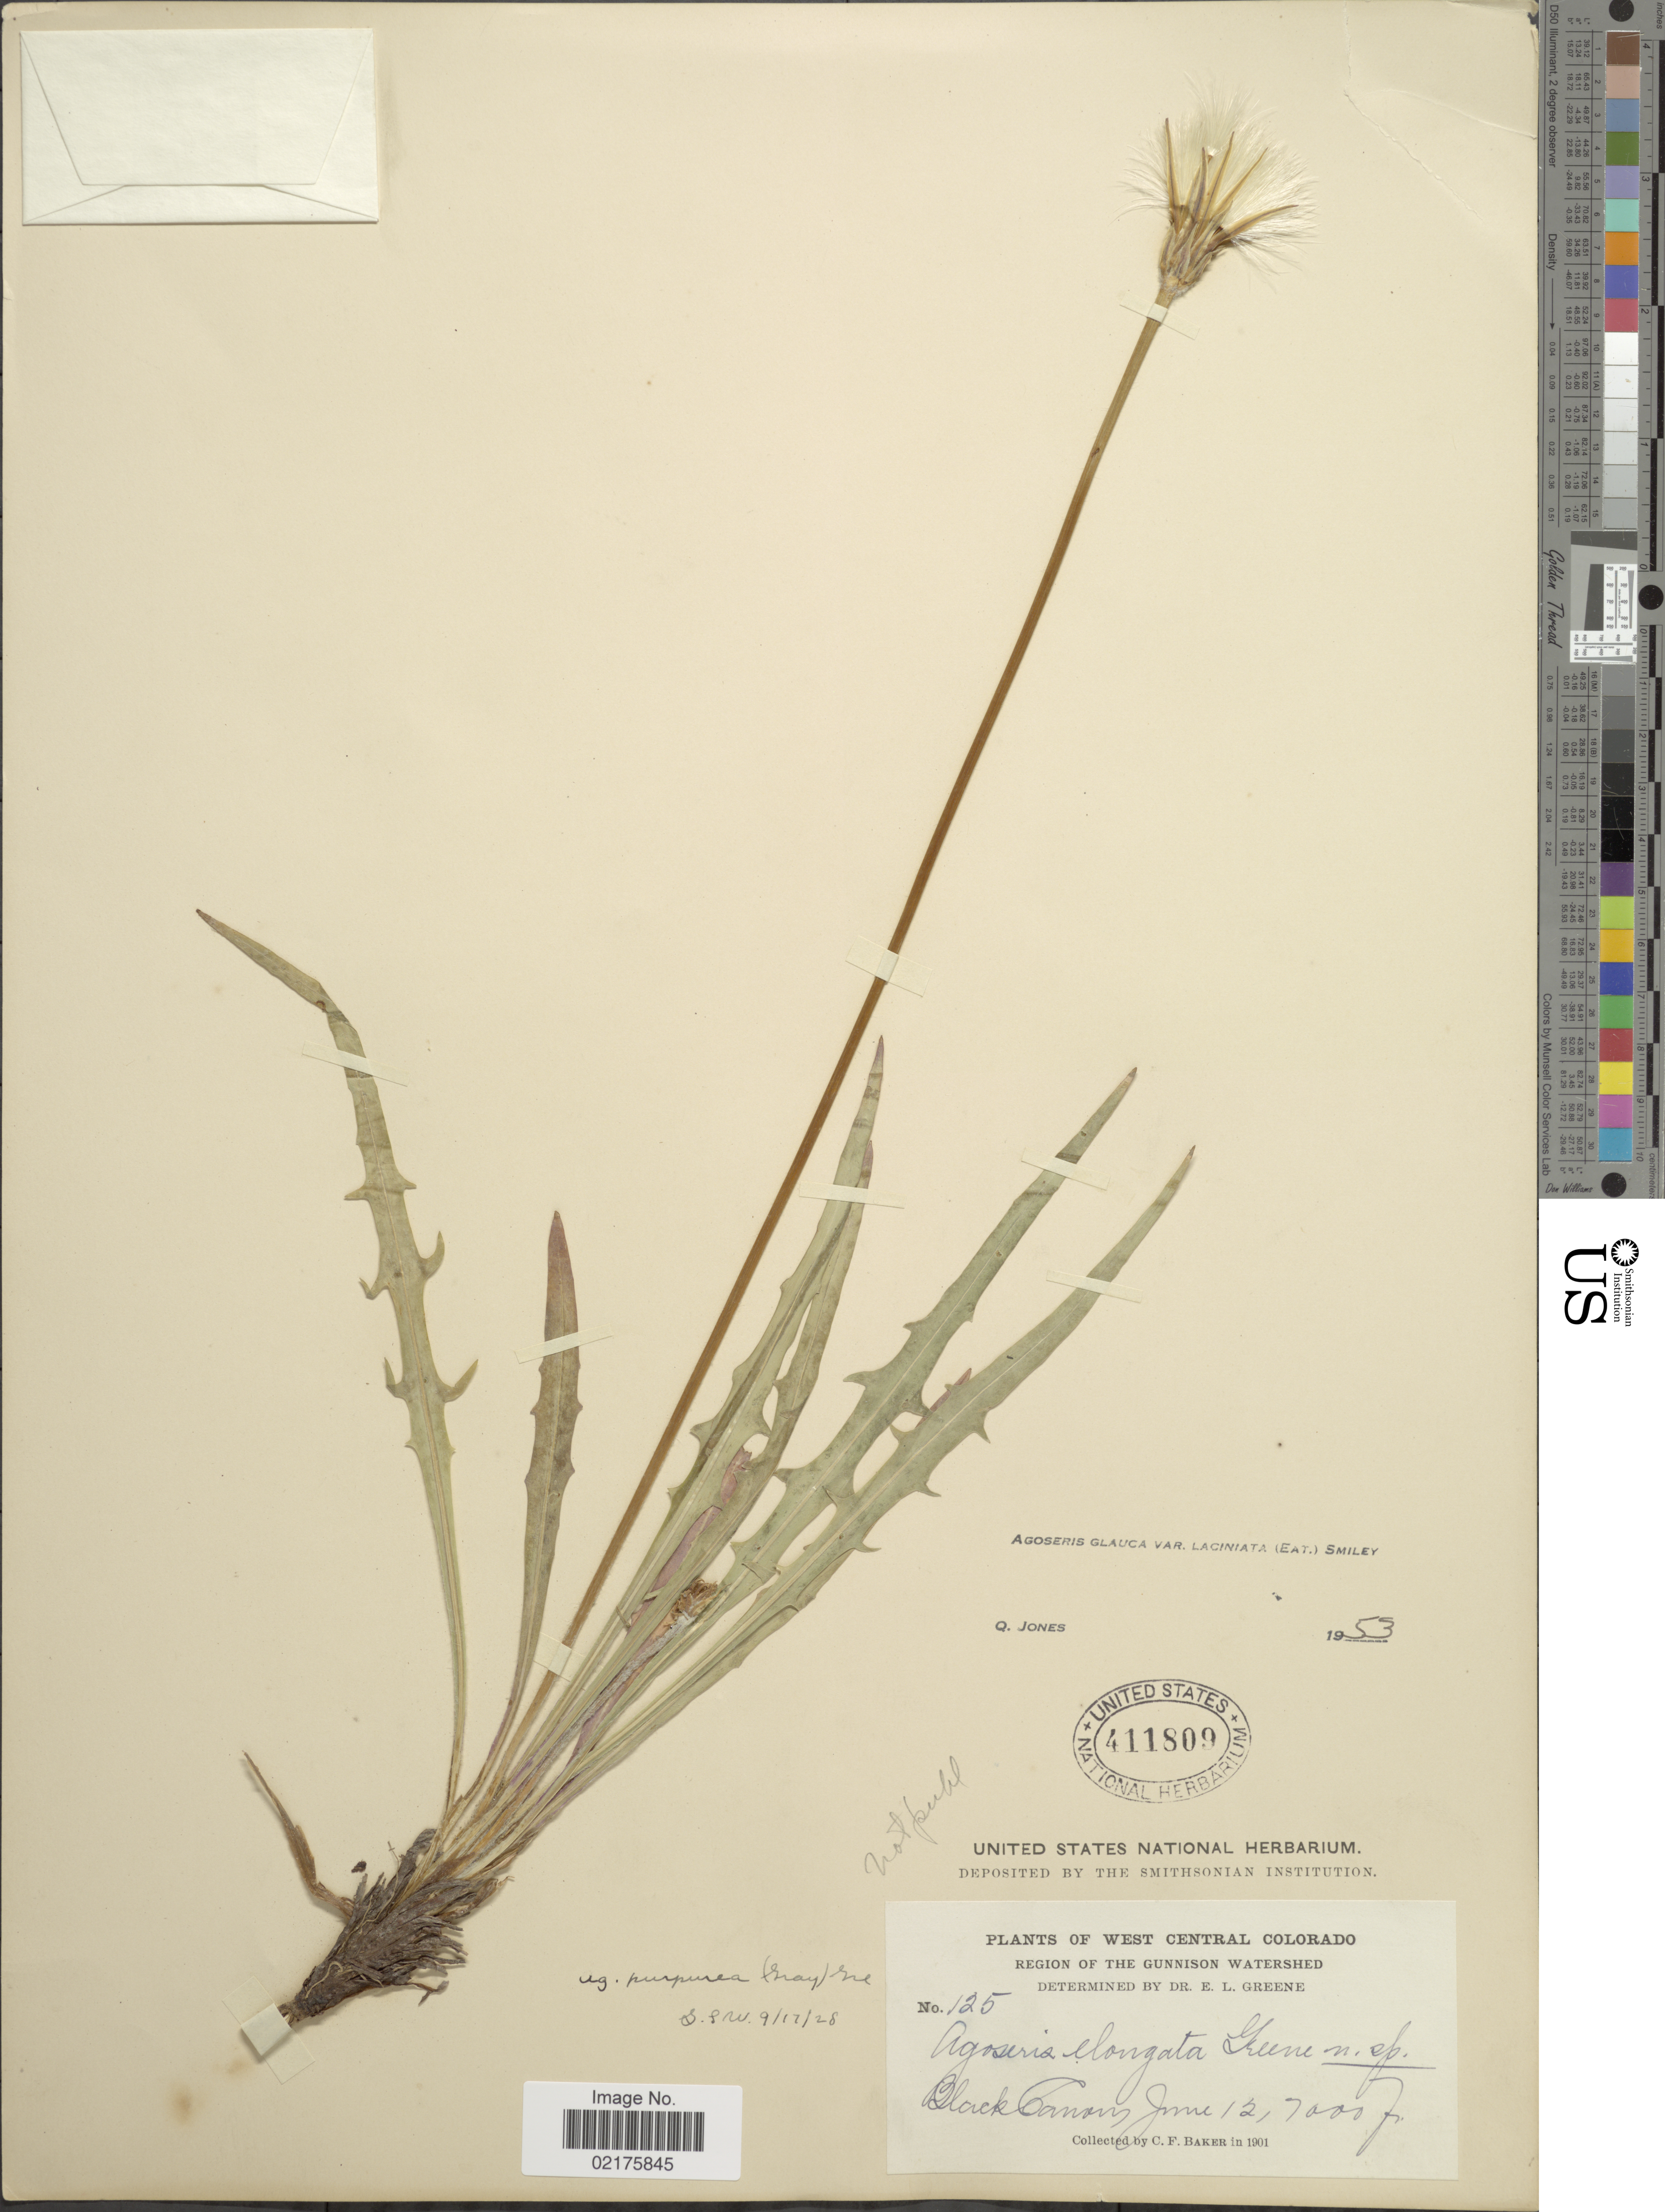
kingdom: Plantae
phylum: Tracheophyta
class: Magnoliopsida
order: Asterales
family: Asteraceae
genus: Agoseris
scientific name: Agoseris parviflora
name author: (Nutt.) D. Dietr.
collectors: C. F. Baker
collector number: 125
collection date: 1901-06-12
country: United States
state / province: Colorado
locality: West Central Colorado, Region of the Gunnison watershed, Black Canons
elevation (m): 2134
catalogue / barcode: US 411809